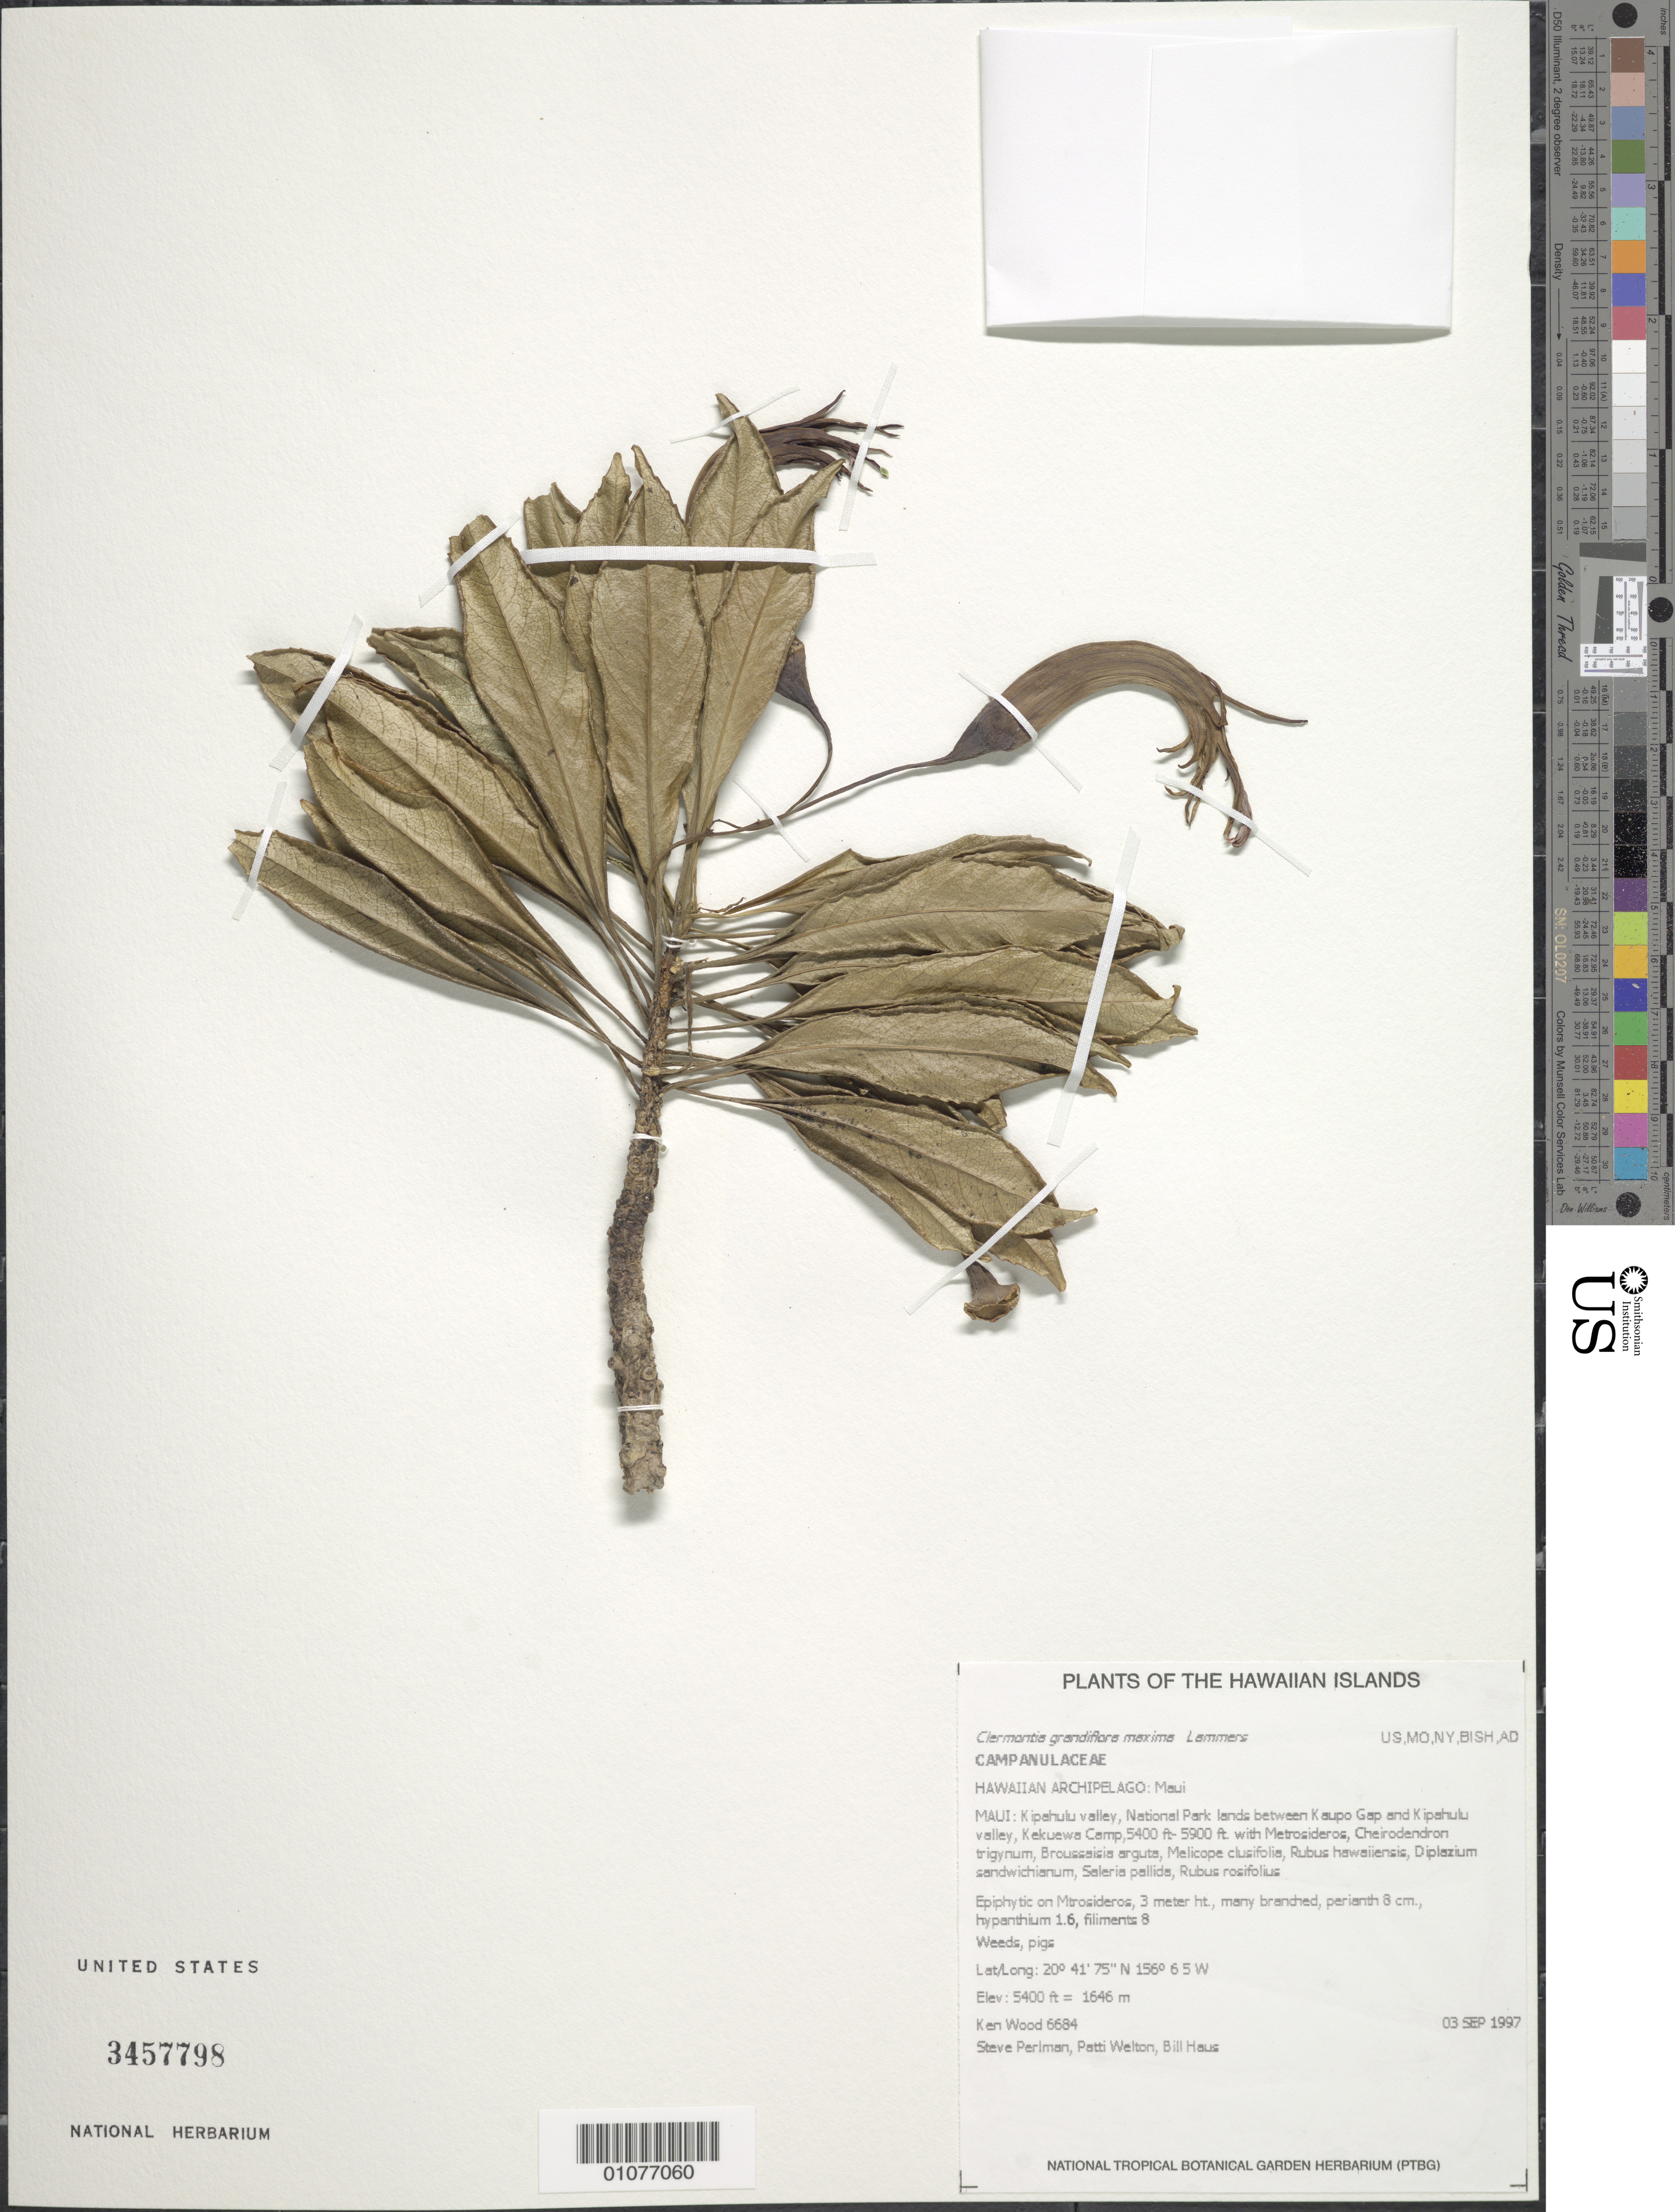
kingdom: Plantae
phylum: Tracheophyta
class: Magnoliopsida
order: Asterales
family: Campanulaceae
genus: Clermontia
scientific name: Clermontia grandiflora subsp. maxima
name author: Lammers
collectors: K. R. Wood, S. P. Perlman, P. Welton & B. Haus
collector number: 6684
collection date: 1997-09-03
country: United States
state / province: Hawaii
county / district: Maui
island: Maui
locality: Kipahulu valley, National Park lands between Kaupo Gap and Kipahulu valley, Kekuewa Camp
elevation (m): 1646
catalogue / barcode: US 3457798